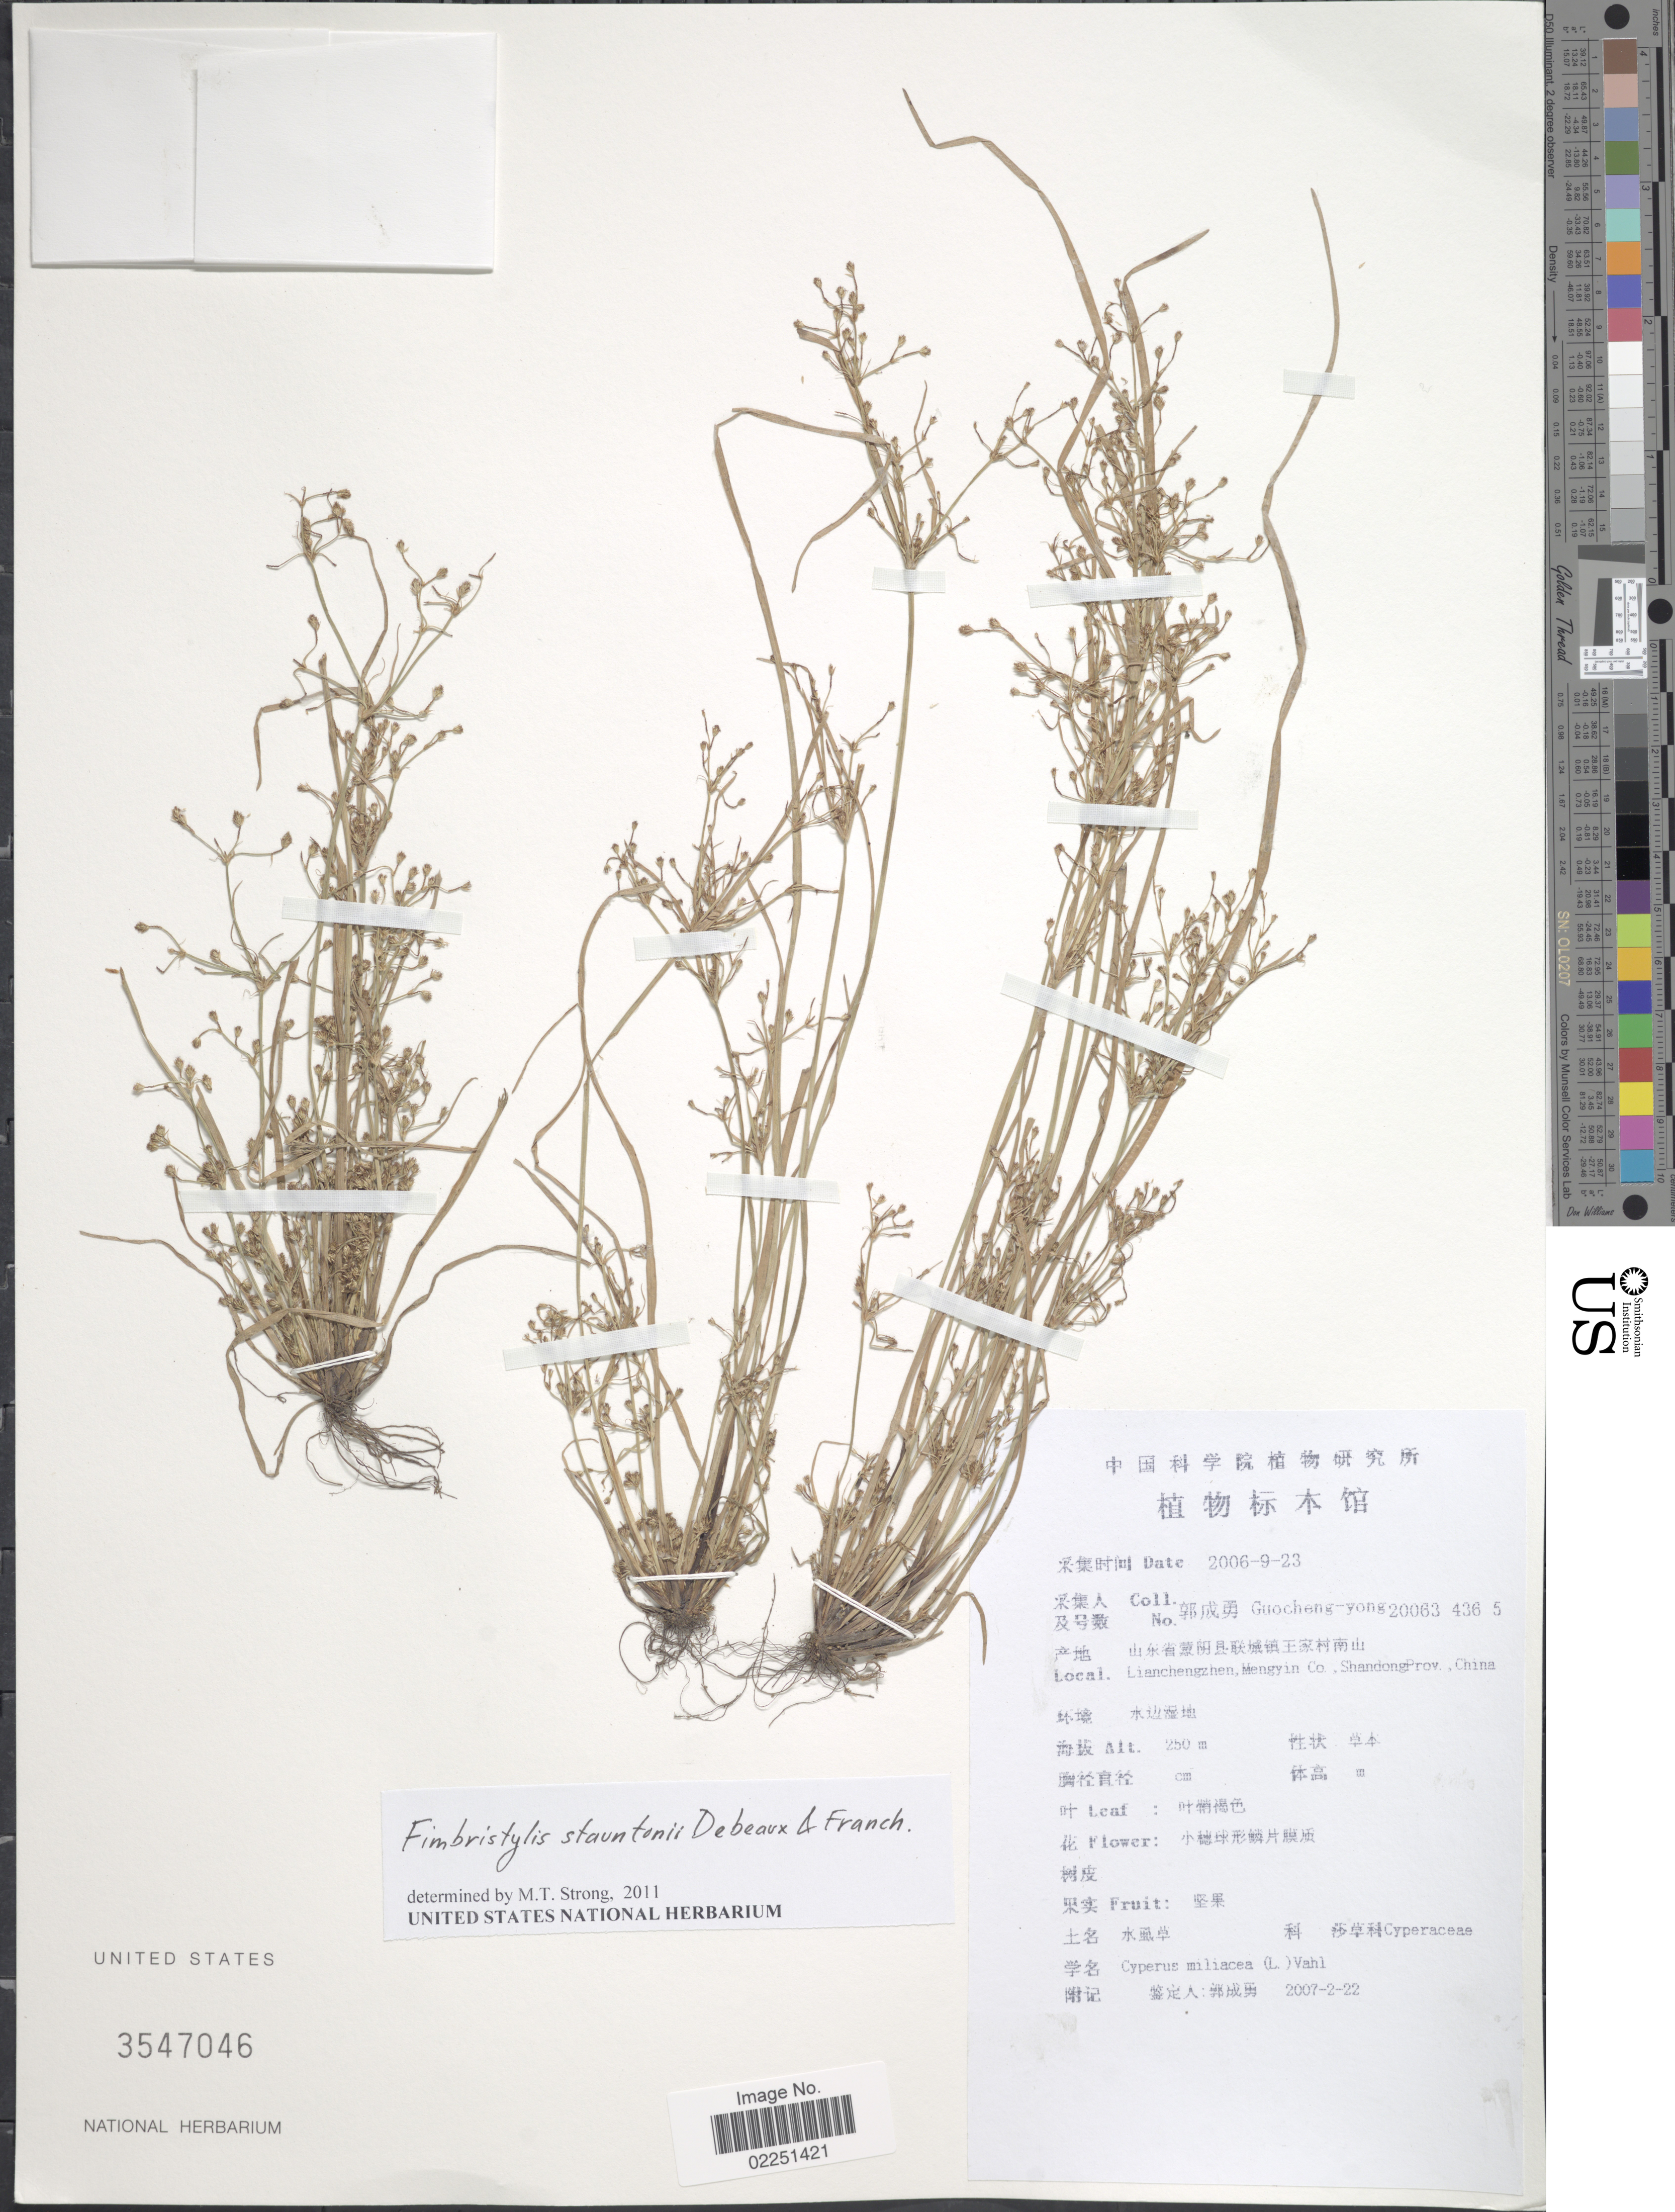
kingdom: Plantae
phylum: Tracheophyta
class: Liliopsida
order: Poales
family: Cyperaceae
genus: Fimbristylis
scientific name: Fimbristylis stauntonii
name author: Debeaux & Franch.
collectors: Goucheng-yong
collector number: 200634365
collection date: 2006-09-23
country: China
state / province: Shandong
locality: Lianchengzhen, Mengyin Co., Shandong Prov.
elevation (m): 250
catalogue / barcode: US 3547046